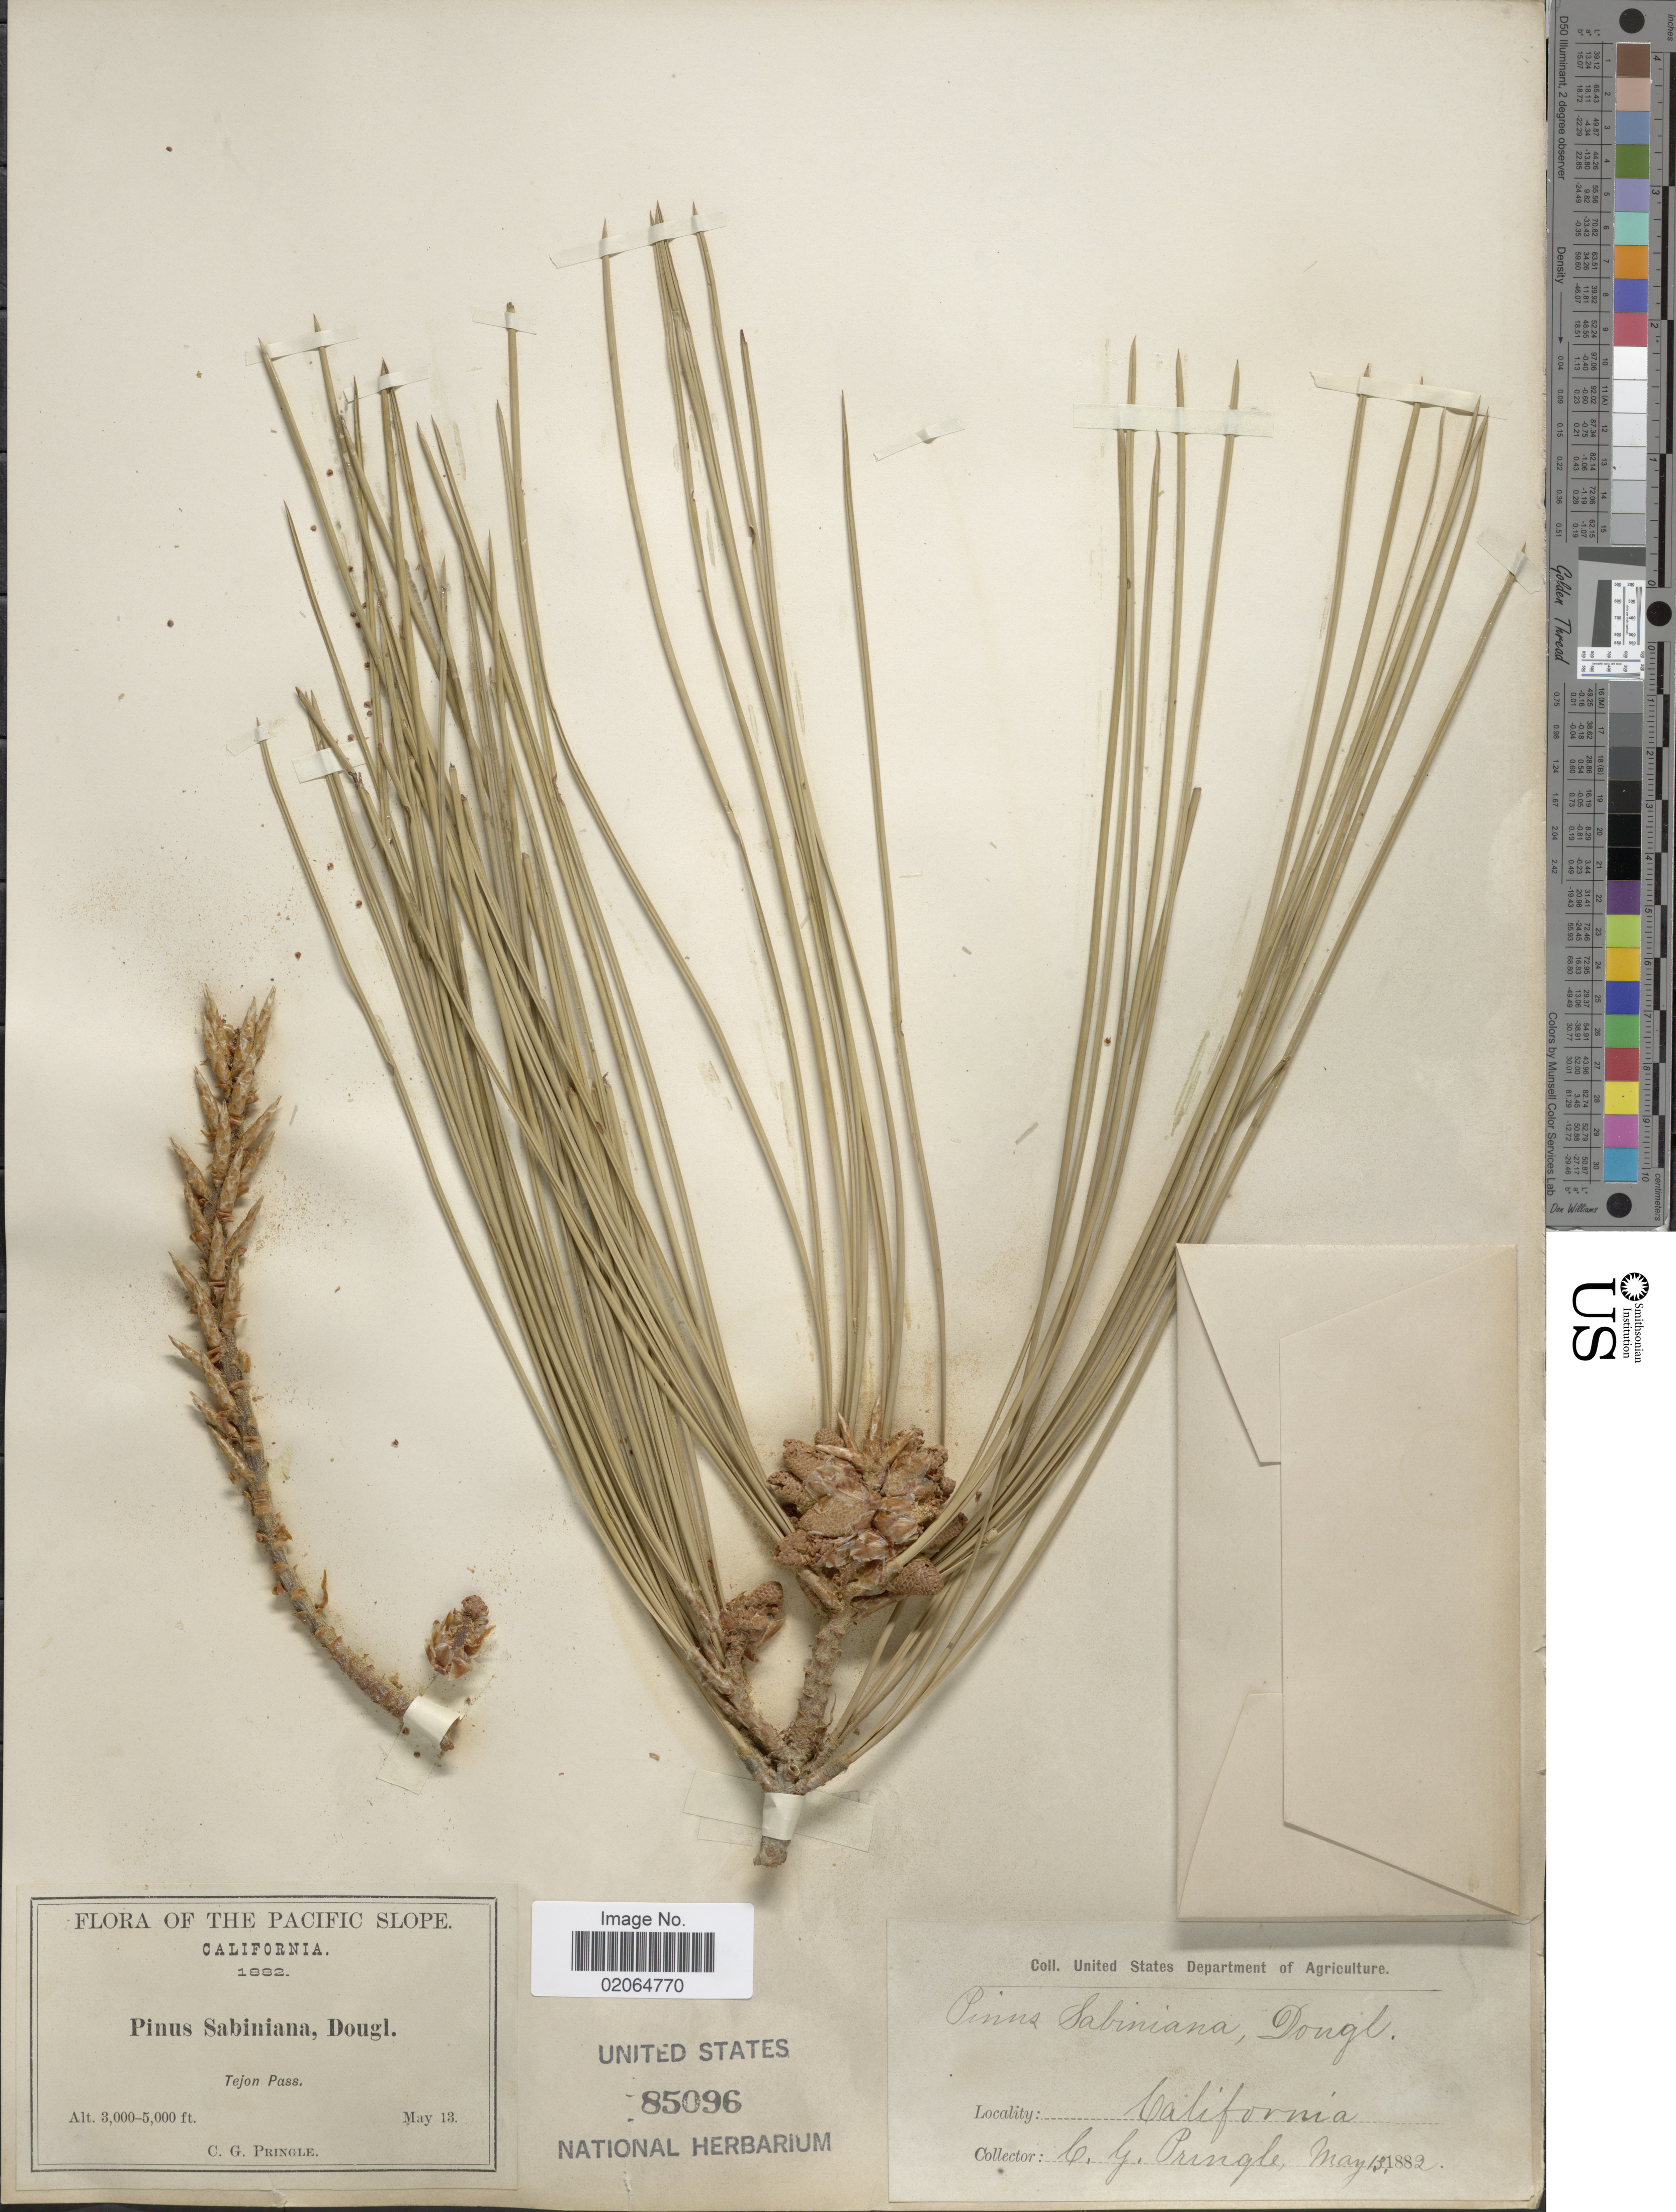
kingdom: Plantae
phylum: Tracheophyta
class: Pinopsida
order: Pinales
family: Pinaceae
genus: Pinus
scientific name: Pinus sabiniana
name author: Douglas ex D. Don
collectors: C. G. Pringle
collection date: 1882-05-13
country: United States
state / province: California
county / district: Kern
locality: The Pacific Slope. Tejon Pass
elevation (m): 914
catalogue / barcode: US 85096